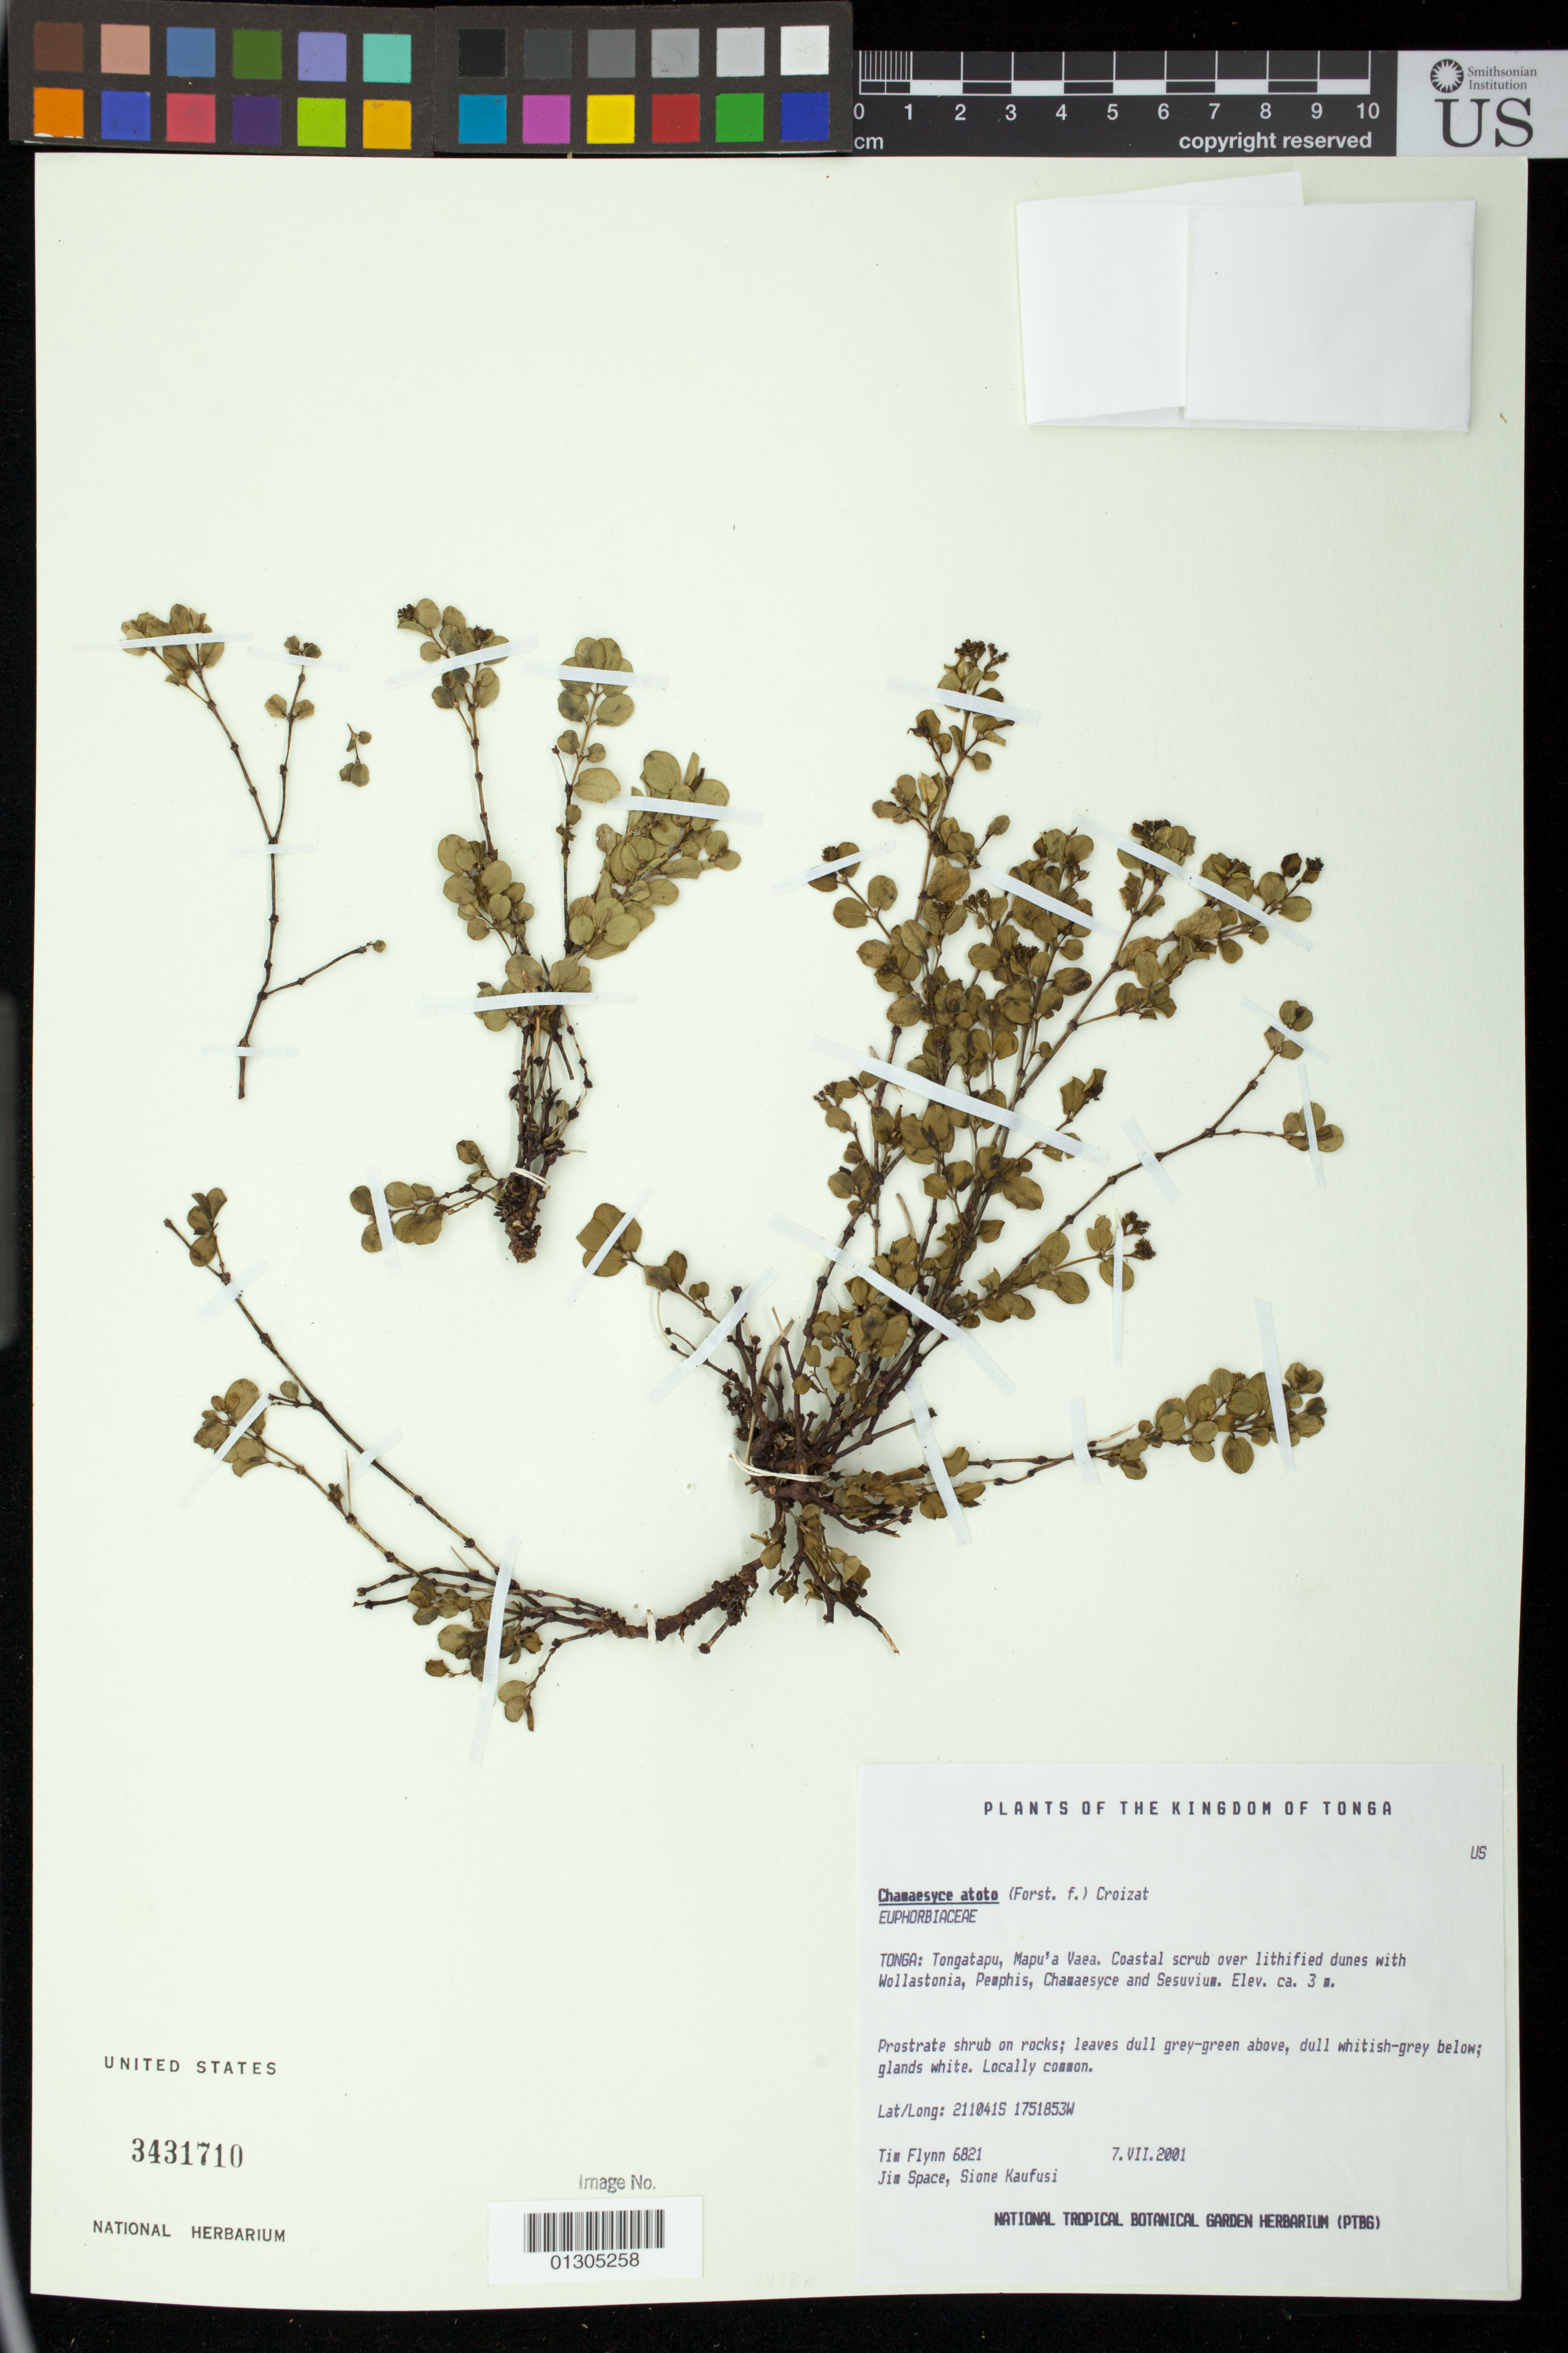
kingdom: Plantae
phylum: Tracheophyta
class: Magnoliopsida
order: Malpighiales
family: Euphorbiaceae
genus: Euphorbia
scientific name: Euphorbia atoto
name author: G. Forst.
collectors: T. Flynn, J. Space & S. Kaufusi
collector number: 6821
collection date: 2001-07-07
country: Tonga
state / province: Tongatapu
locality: Mapu'a Vaea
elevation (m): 3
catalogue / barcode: US 3431710